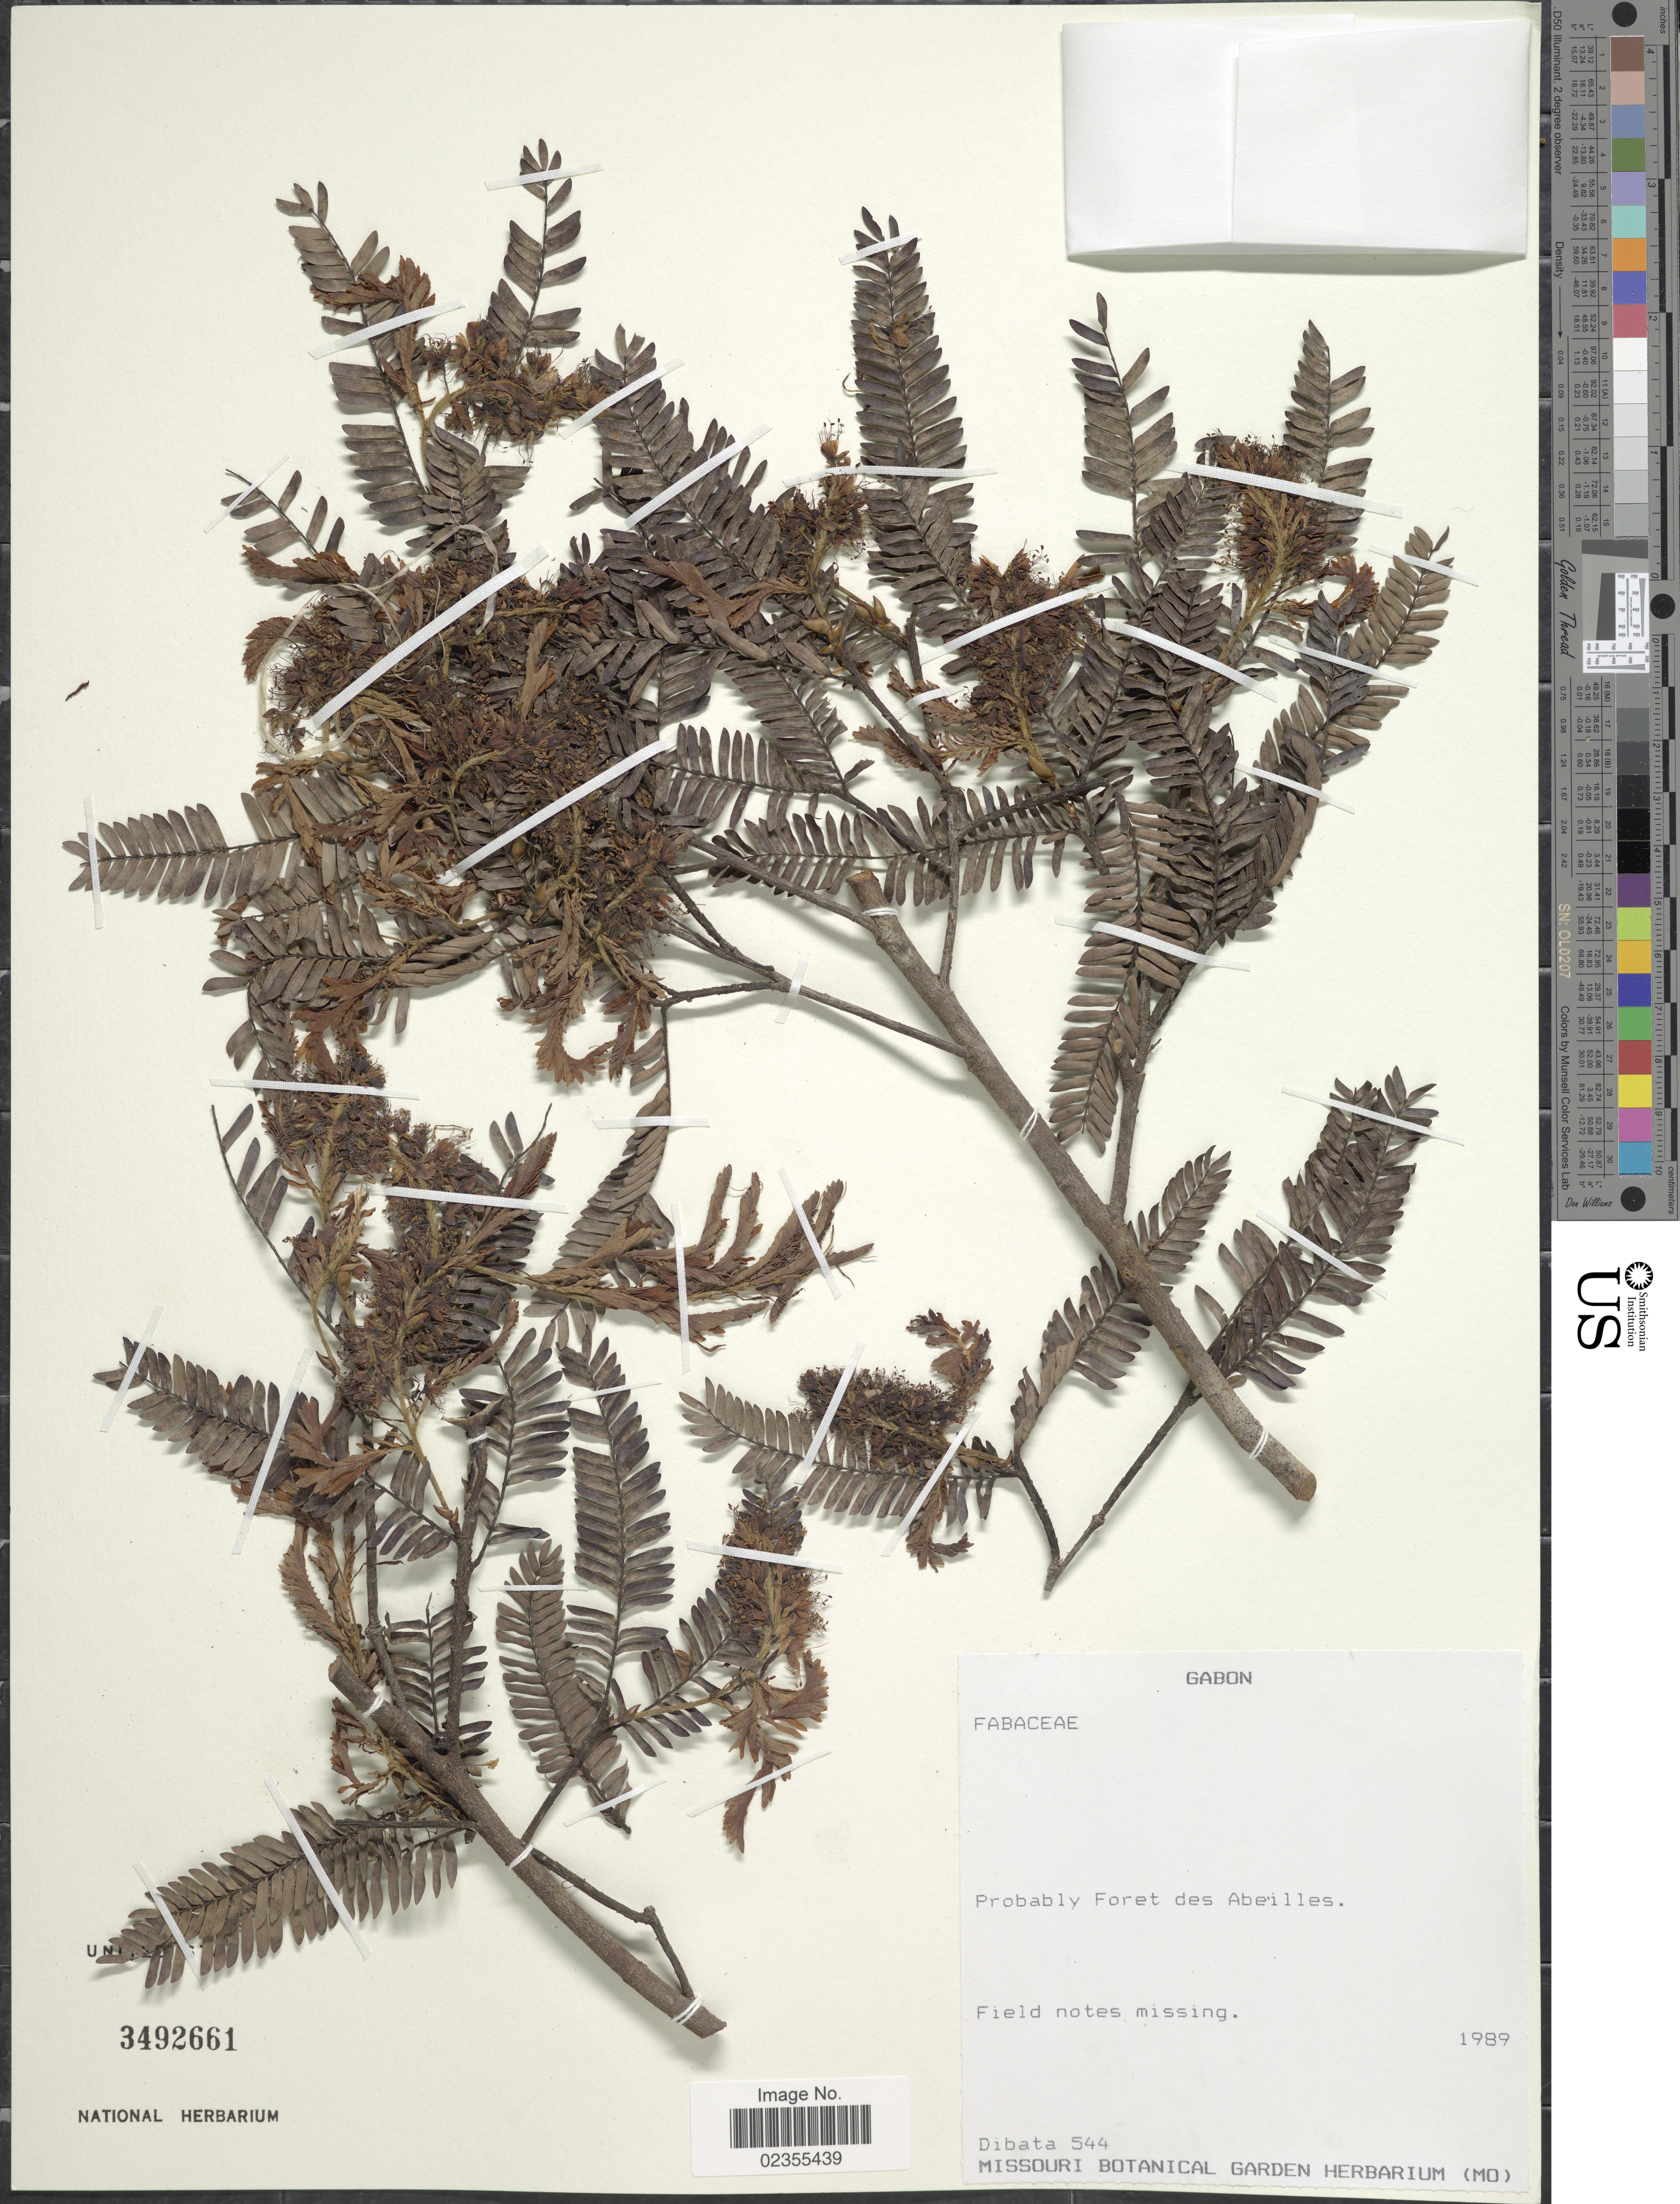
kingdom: Plantae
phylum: Tracheophyta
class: Magnoliopsida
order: Fabales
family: Fabaceae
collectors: Dibata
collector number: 544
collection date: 1898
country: Gabon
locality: Probably Foret des Abeilles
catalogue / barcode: US 3492661